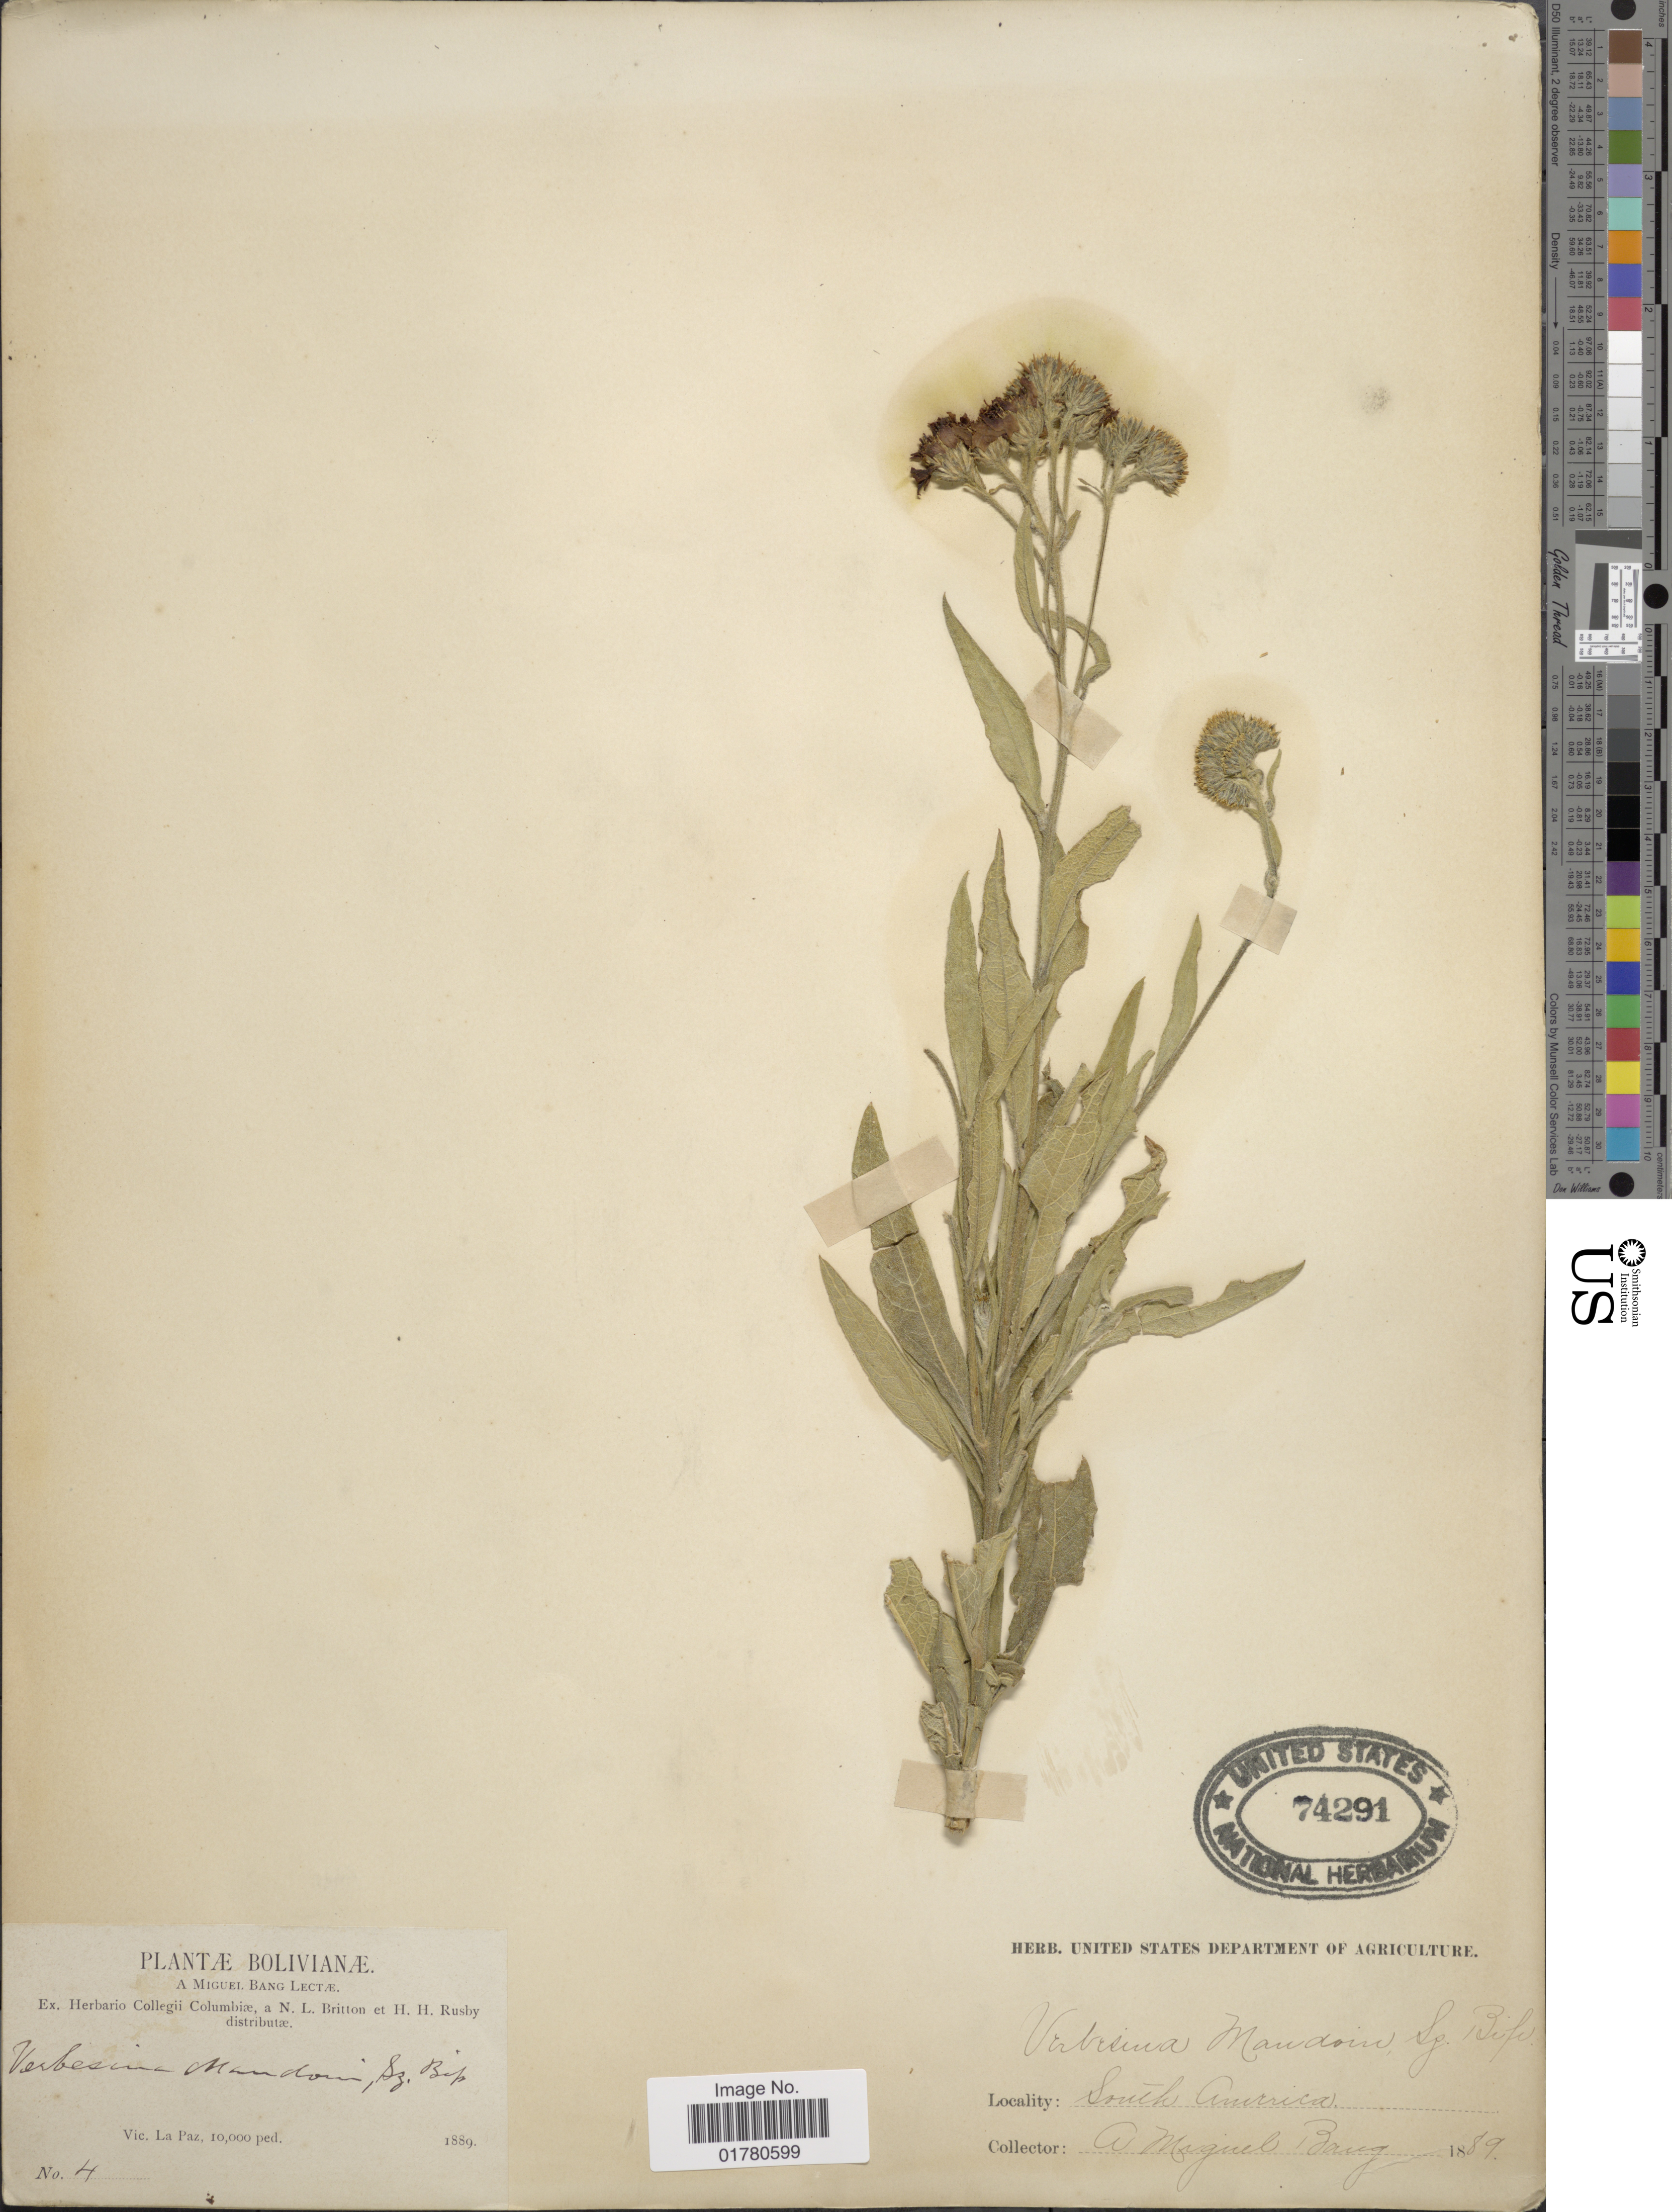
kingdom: Plantae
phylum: Tracheophyta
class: Magnoliopsida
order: Asterales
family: Asteraceae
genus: Verbesina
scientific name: Verbesina boliviana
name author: Klatt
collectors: M. Bang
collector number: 4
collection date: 1889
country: Bolivia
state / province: La Paz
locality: Vic. La Paz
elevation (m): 3048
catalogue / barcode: US 74291